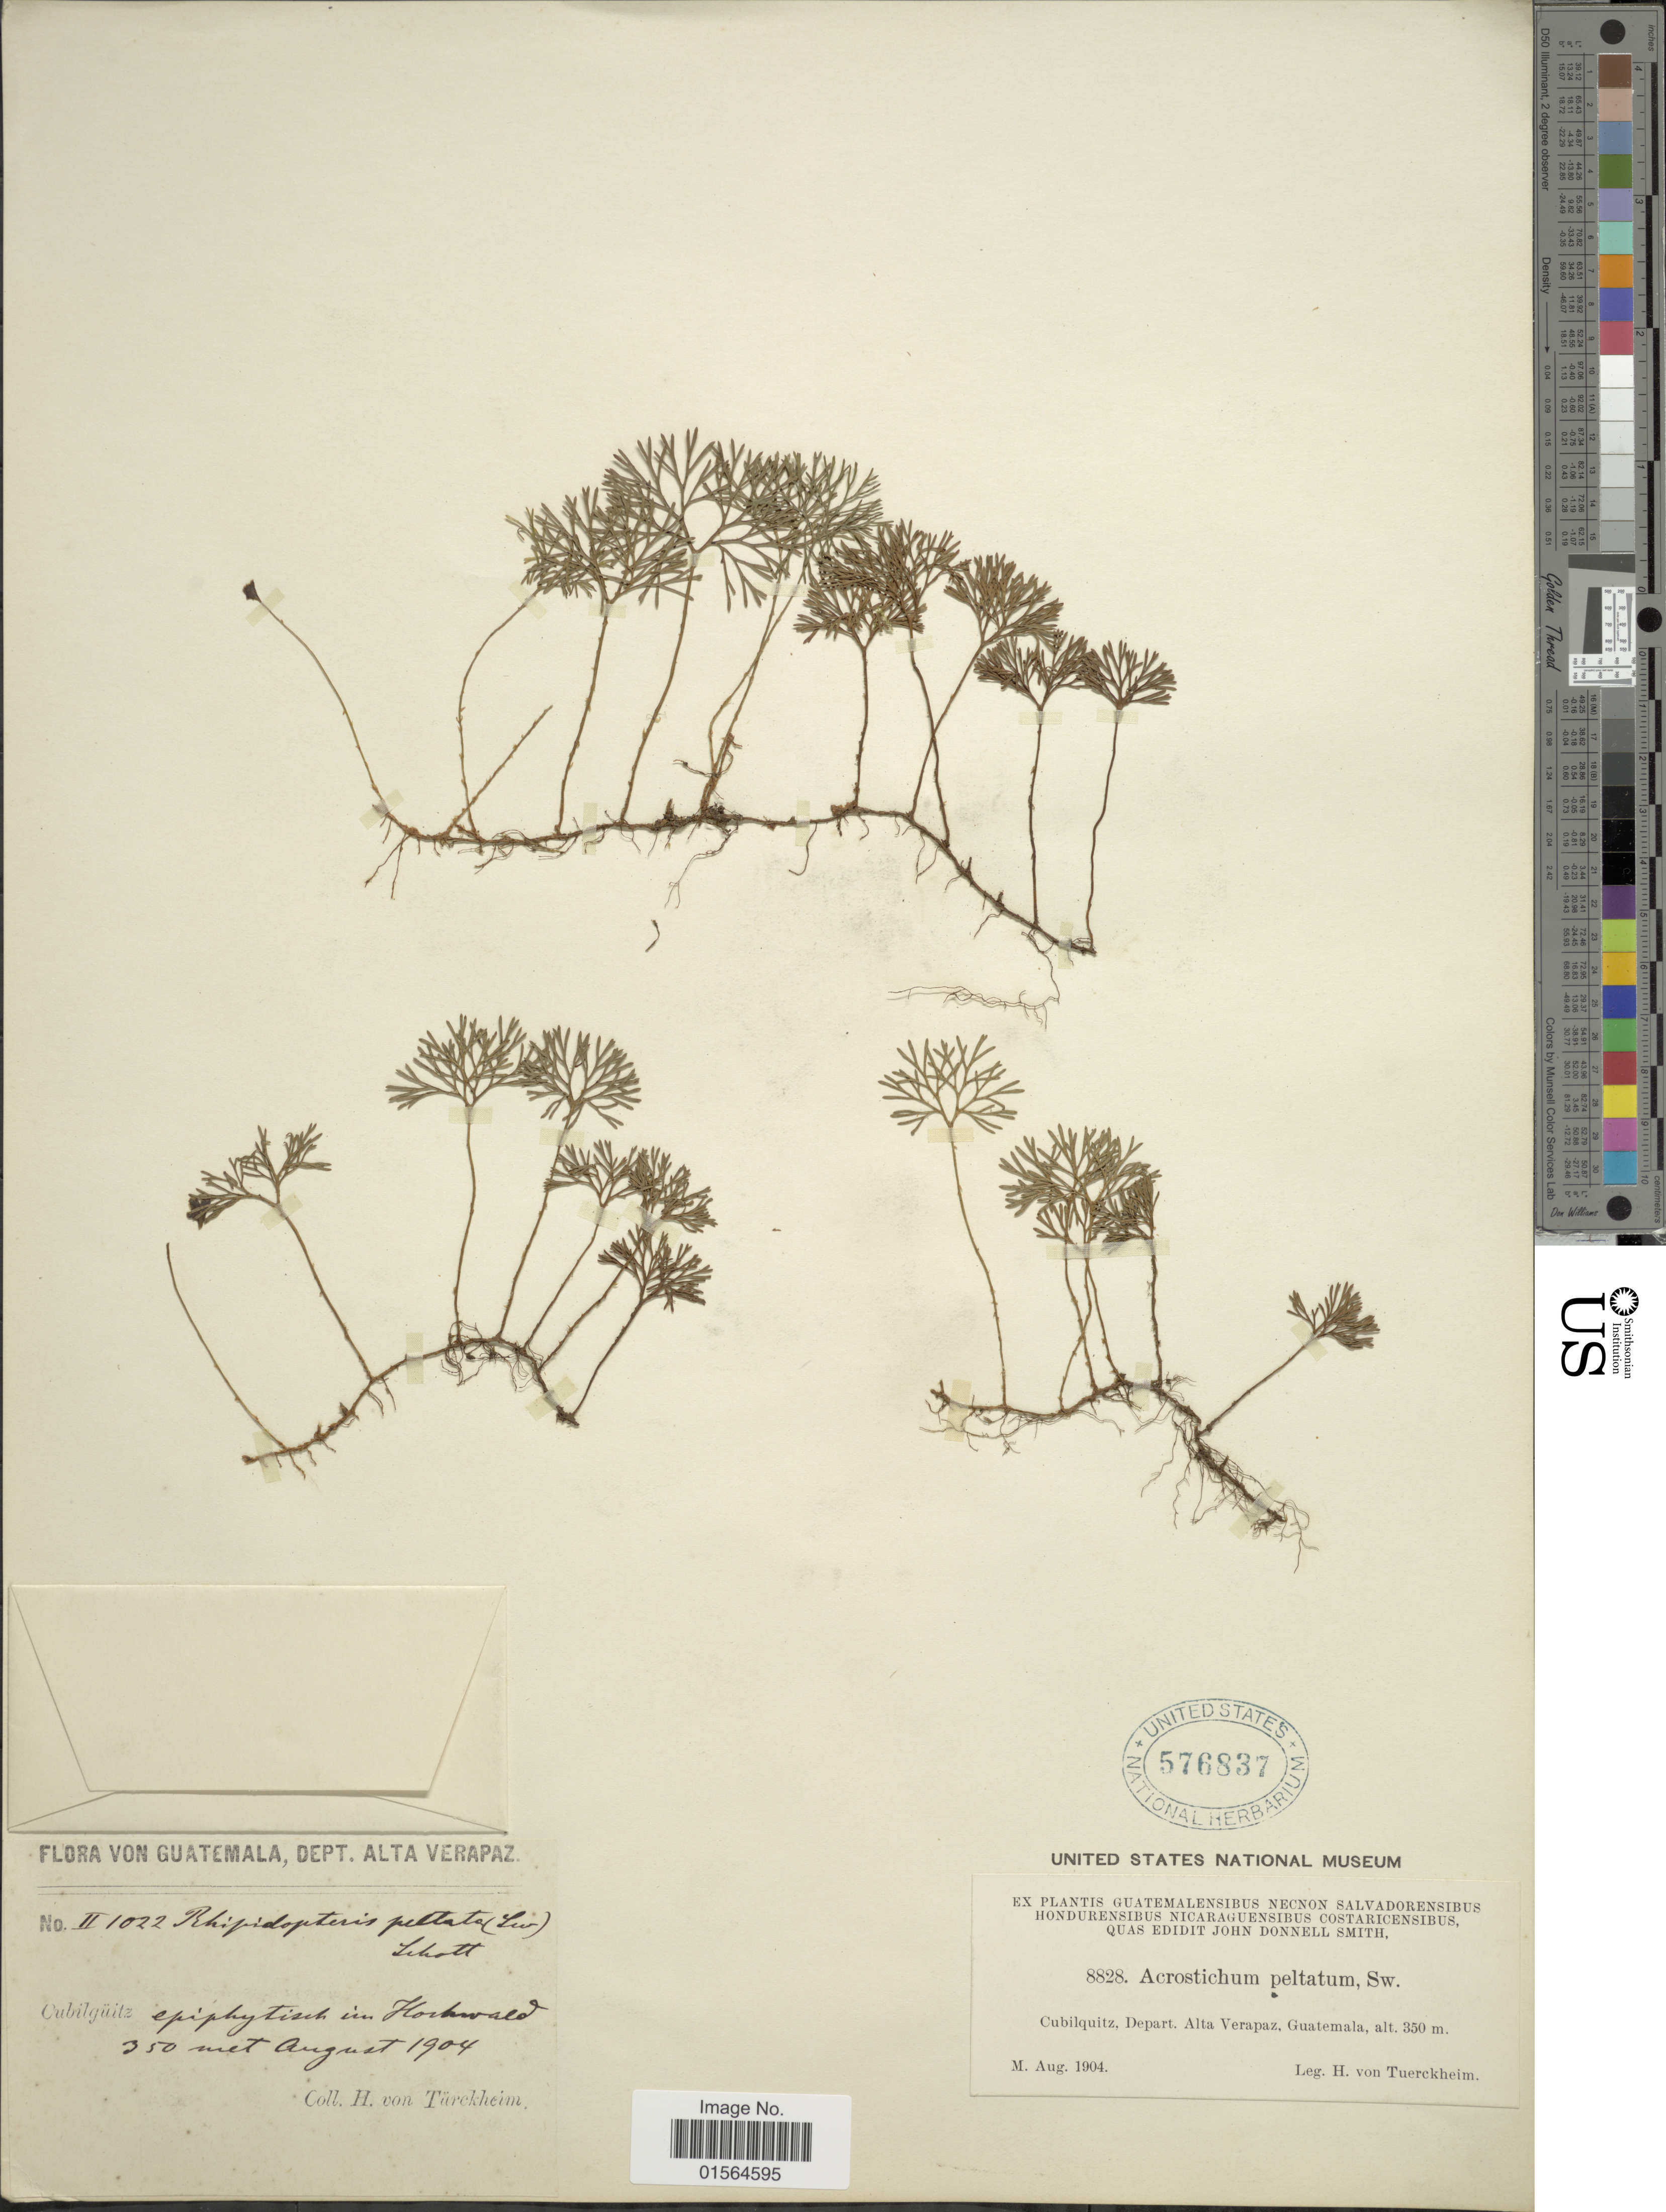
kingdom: Plantae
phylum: Tracheophyta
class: Polypodiopsida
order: Polypodiales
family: Dryopteridaceae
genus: Elaphoglossum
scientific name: Elaphoglossum peltatum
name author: (Sw.) Urb.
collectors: H. von Türckheim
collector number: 8828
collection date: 1904-08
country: Guatemala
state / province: Alta Verapaz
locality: Cubilquitz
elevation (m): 350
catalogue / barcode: US 576837